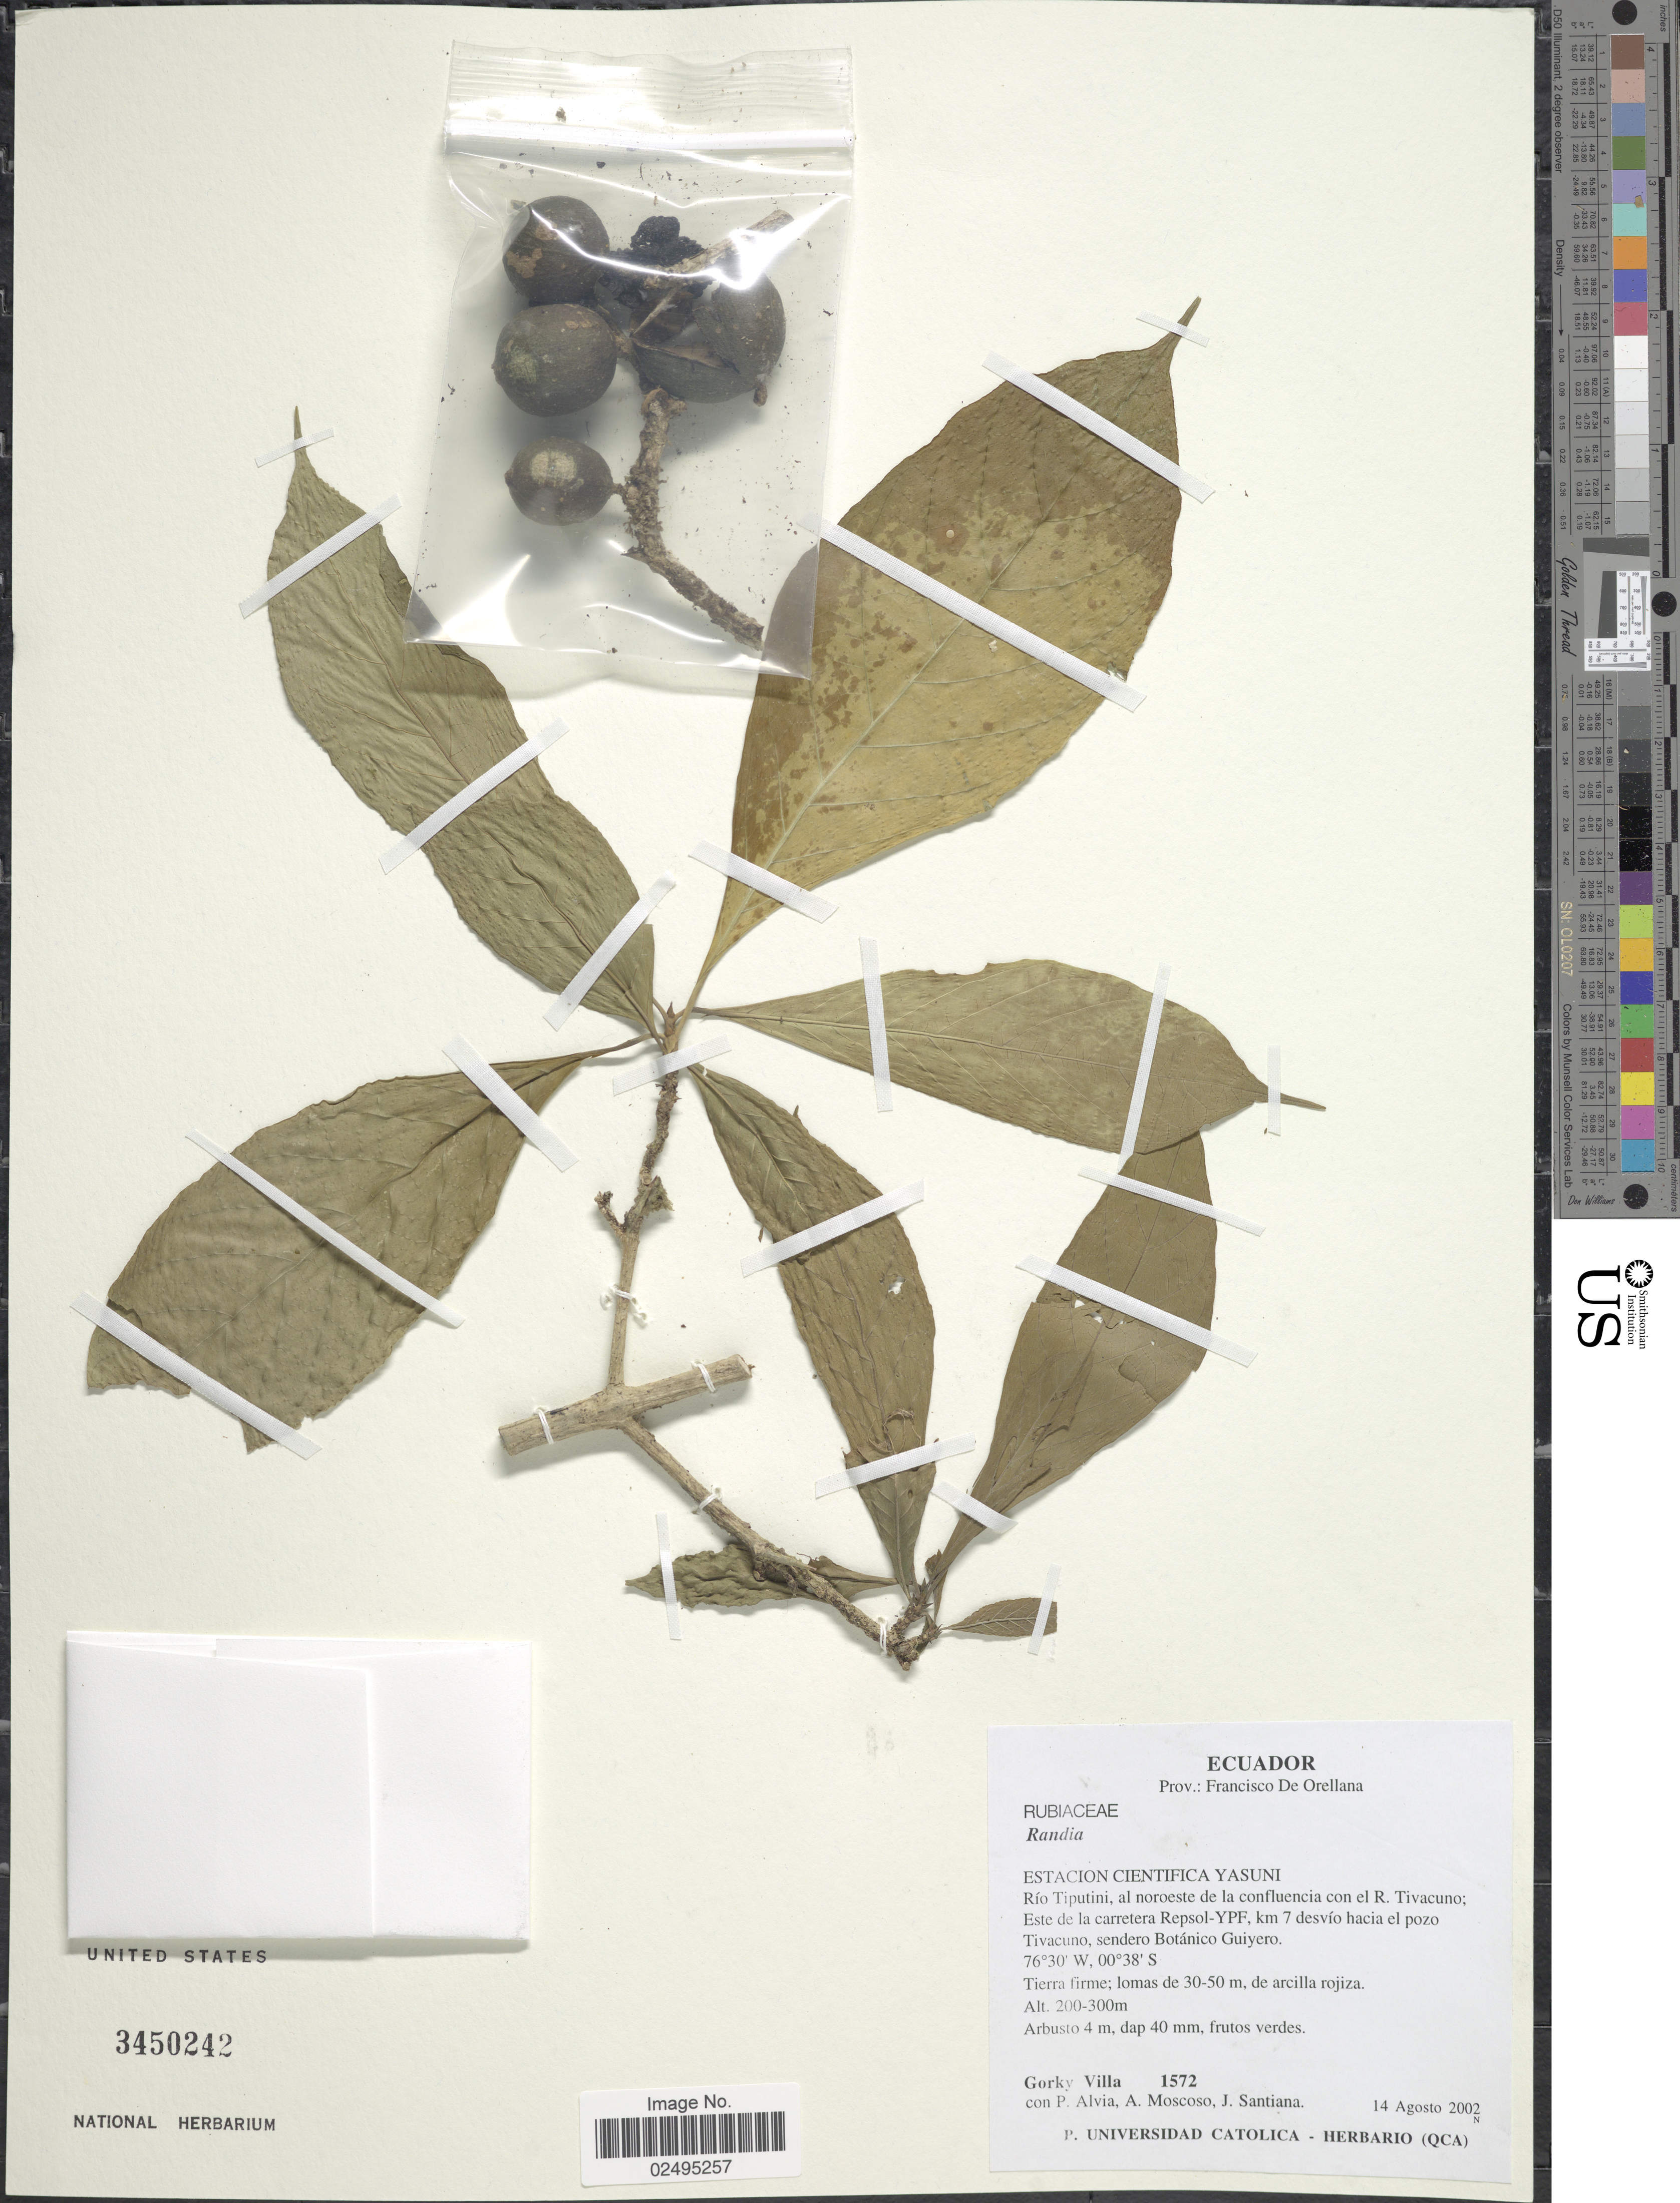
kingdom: Plantae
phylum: Tracheophyta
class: Magnoliopsida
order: Gentianales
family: Rubiaceae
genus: Randia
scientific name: Randia sp.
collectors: G. Villa, P. Alvia, A. Moscoso & J. Santiana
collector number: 1572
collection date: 2002-08-14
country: Ecuador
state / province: Orellana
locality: Prov.: Francisco De Orellana, Estacion Cientifica Yasuni, Rio Tiputini, al noroeste de la confluencia con el R. Tivacuno, Este de la carretera Repsol-YPF, km 7 desvio hacia el pozo Tivacuno sendero Botanico Guiyero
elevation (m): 200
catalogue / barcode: US 3450242